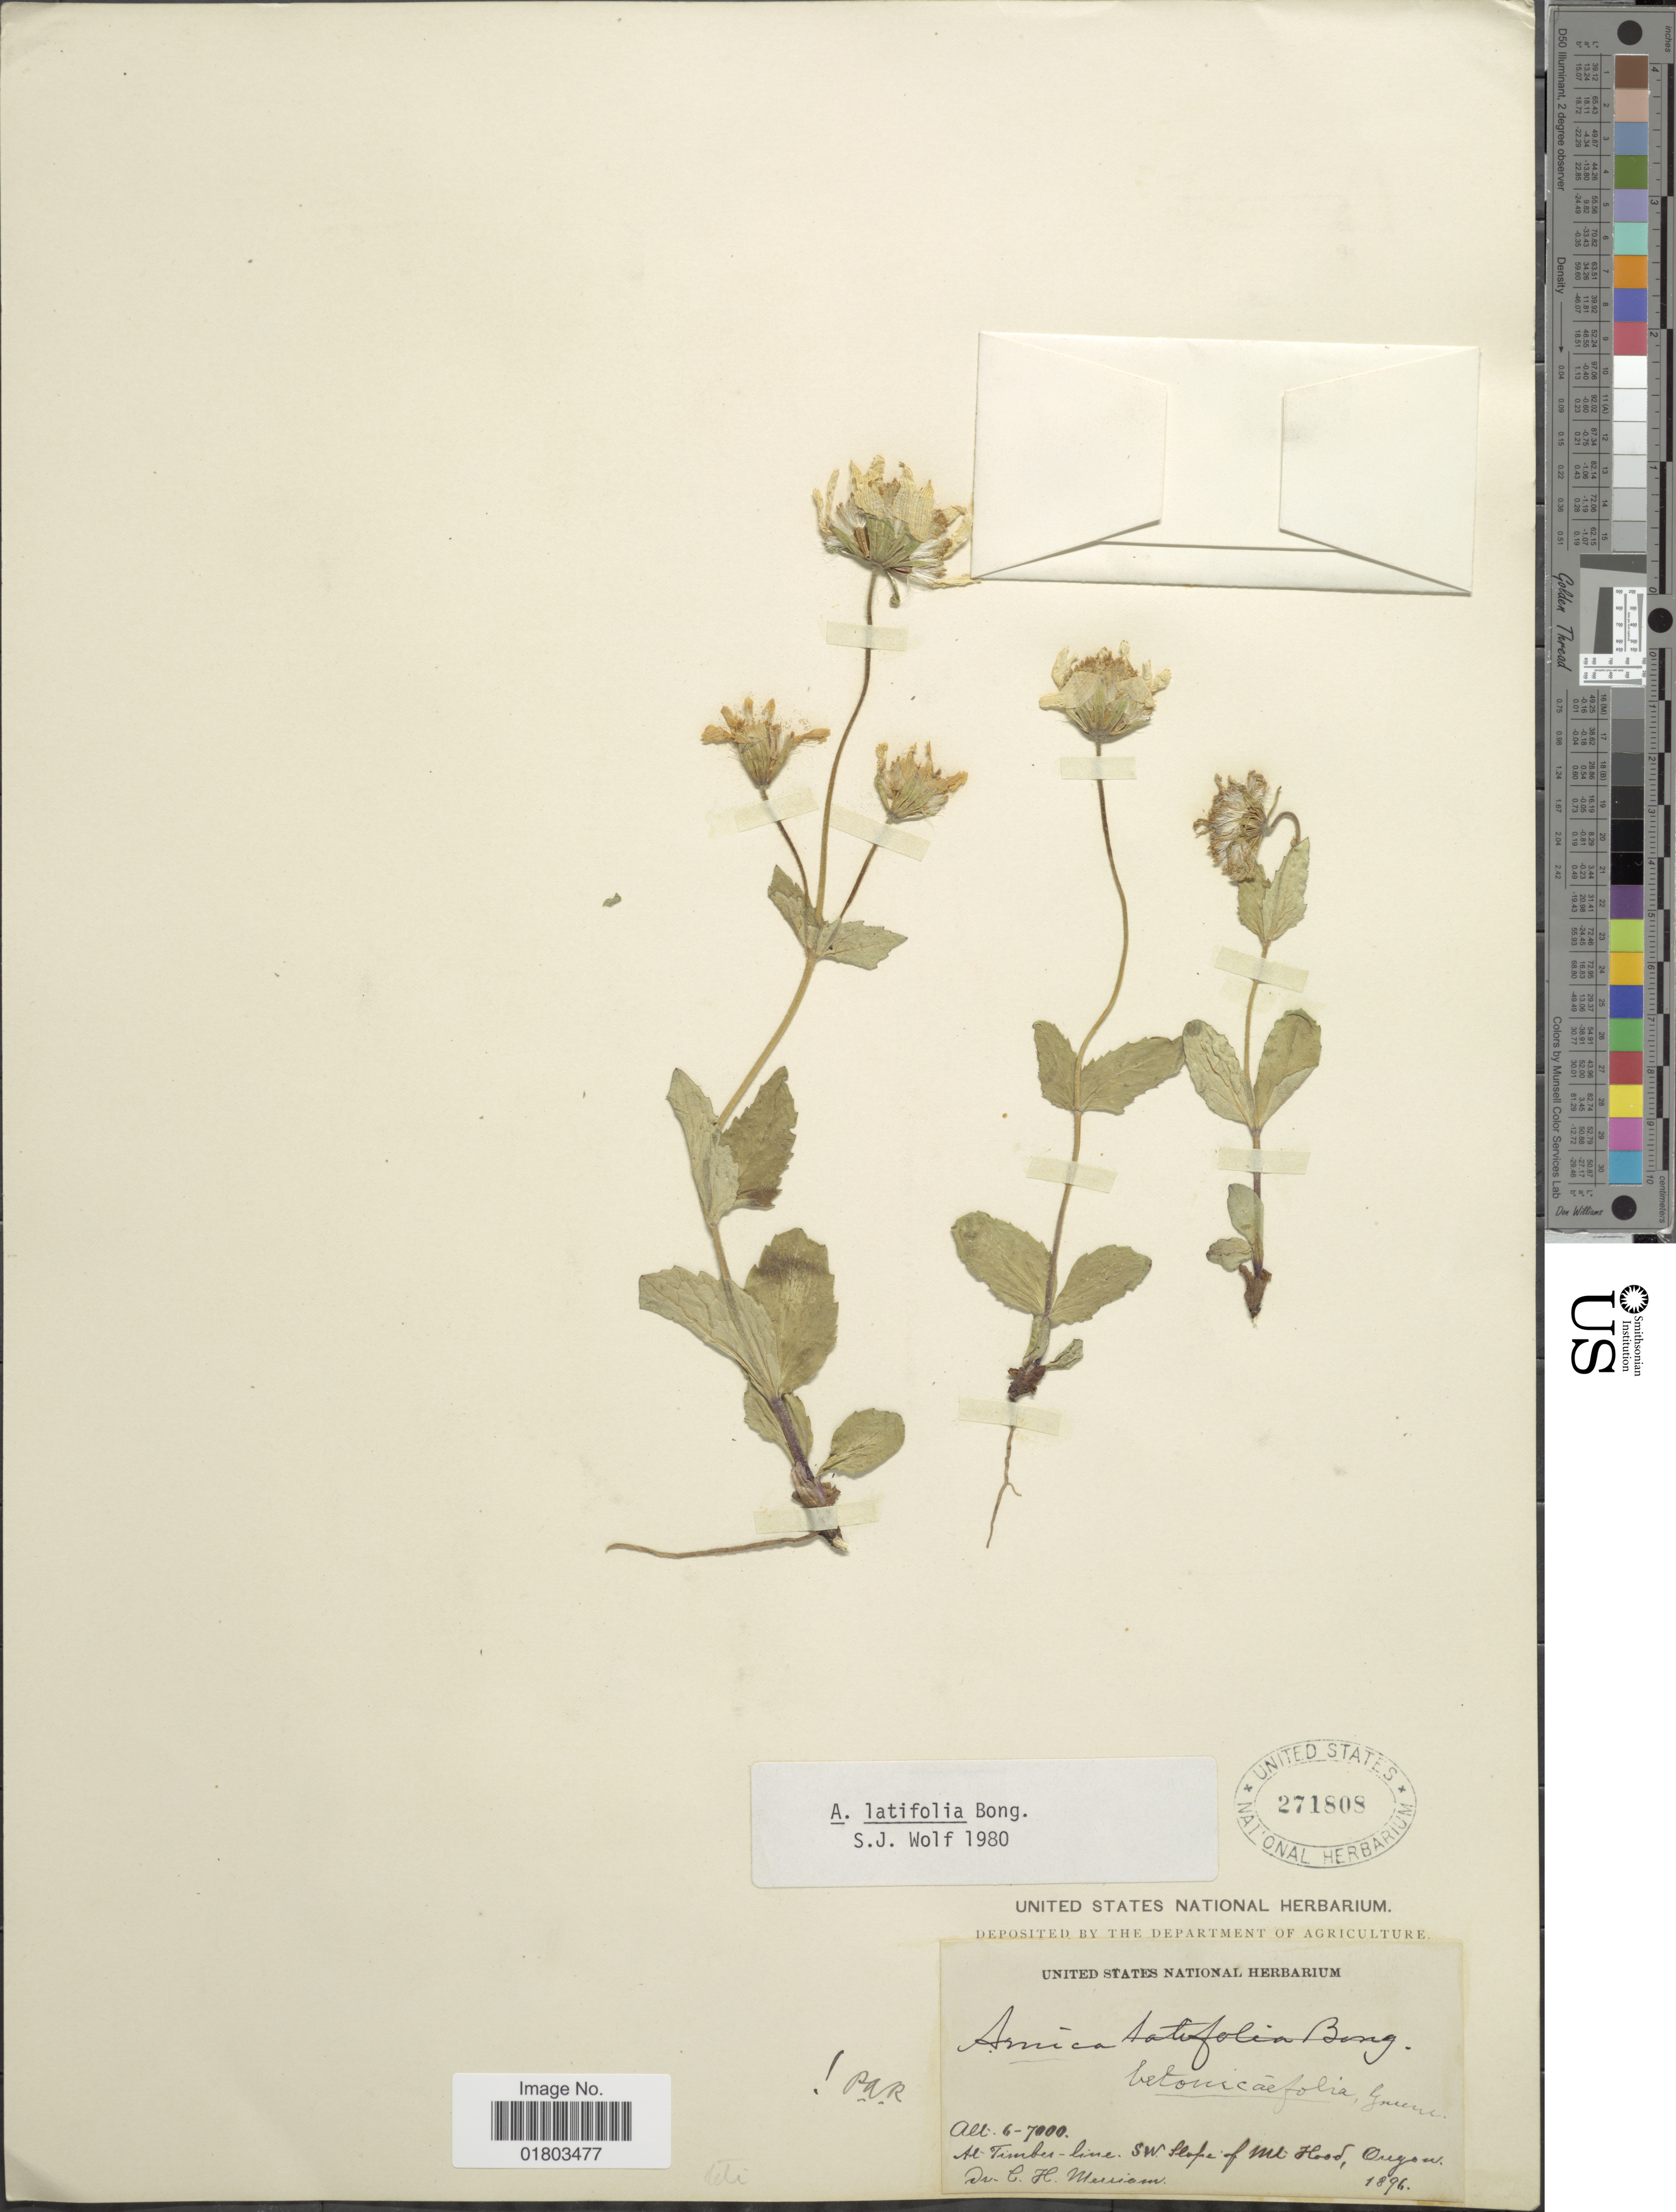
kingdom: Plantae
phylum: Tracheophyta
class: Magnoliopsida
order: Asterales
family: Asteraceae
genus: Arnica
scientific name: Arnica latifolia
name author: Bong.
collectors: C. Merriam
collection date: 1896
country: United States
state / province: Oregon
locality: At Timber-line, S.W. slopes of Mt hood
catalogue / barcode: US 271808